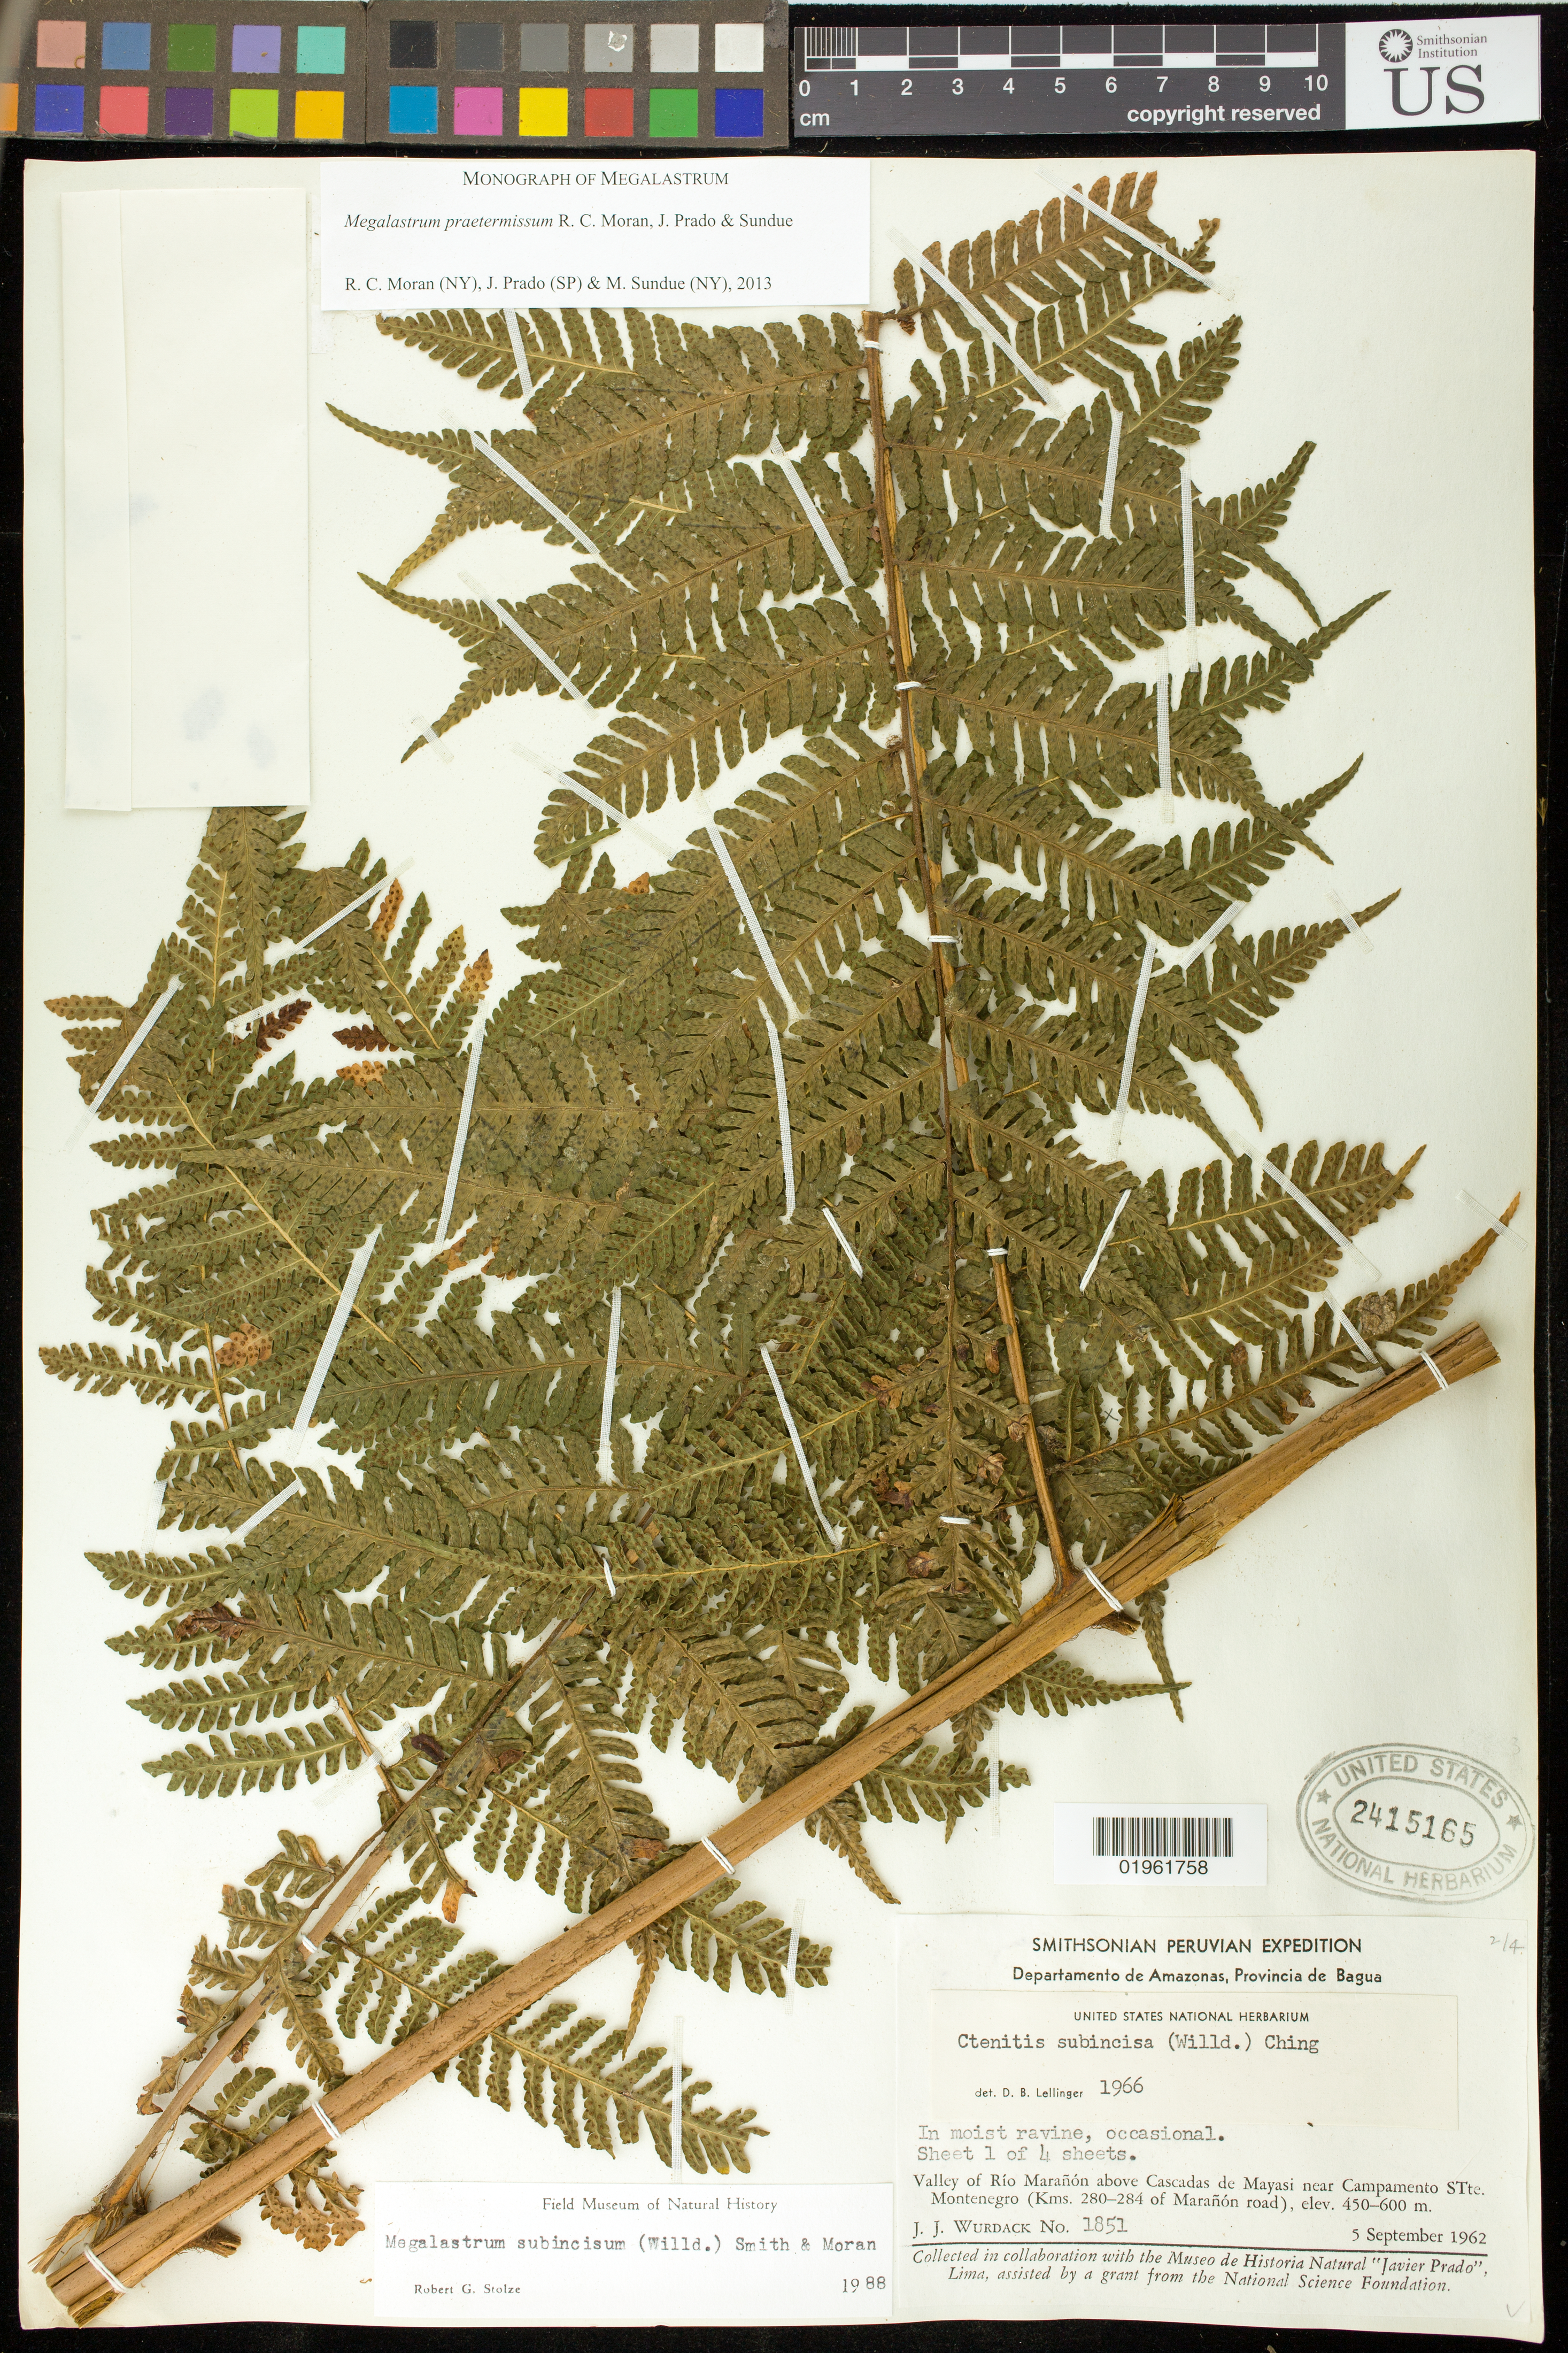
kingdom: Plantae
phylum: Tracheophyta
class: Polypodiopsida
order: Polypodiales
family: Dryopteridaceae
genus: Megalastrum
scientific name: Megalastrum praetermissum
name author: R.C. Moran et al.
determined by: Moran, R. C.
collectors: J. J. Wurdack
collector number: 1851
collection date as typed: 05 Sep 1962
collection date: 1962-09-05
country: Peru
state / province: Amazonas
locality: Prov. Bagua; Valley of Río Marañón above Cascadas de Mayasi near Campamento Stte. Montenegro (Kms. 280-284 of Marañón road)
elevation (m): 450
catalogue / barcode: US 2415165